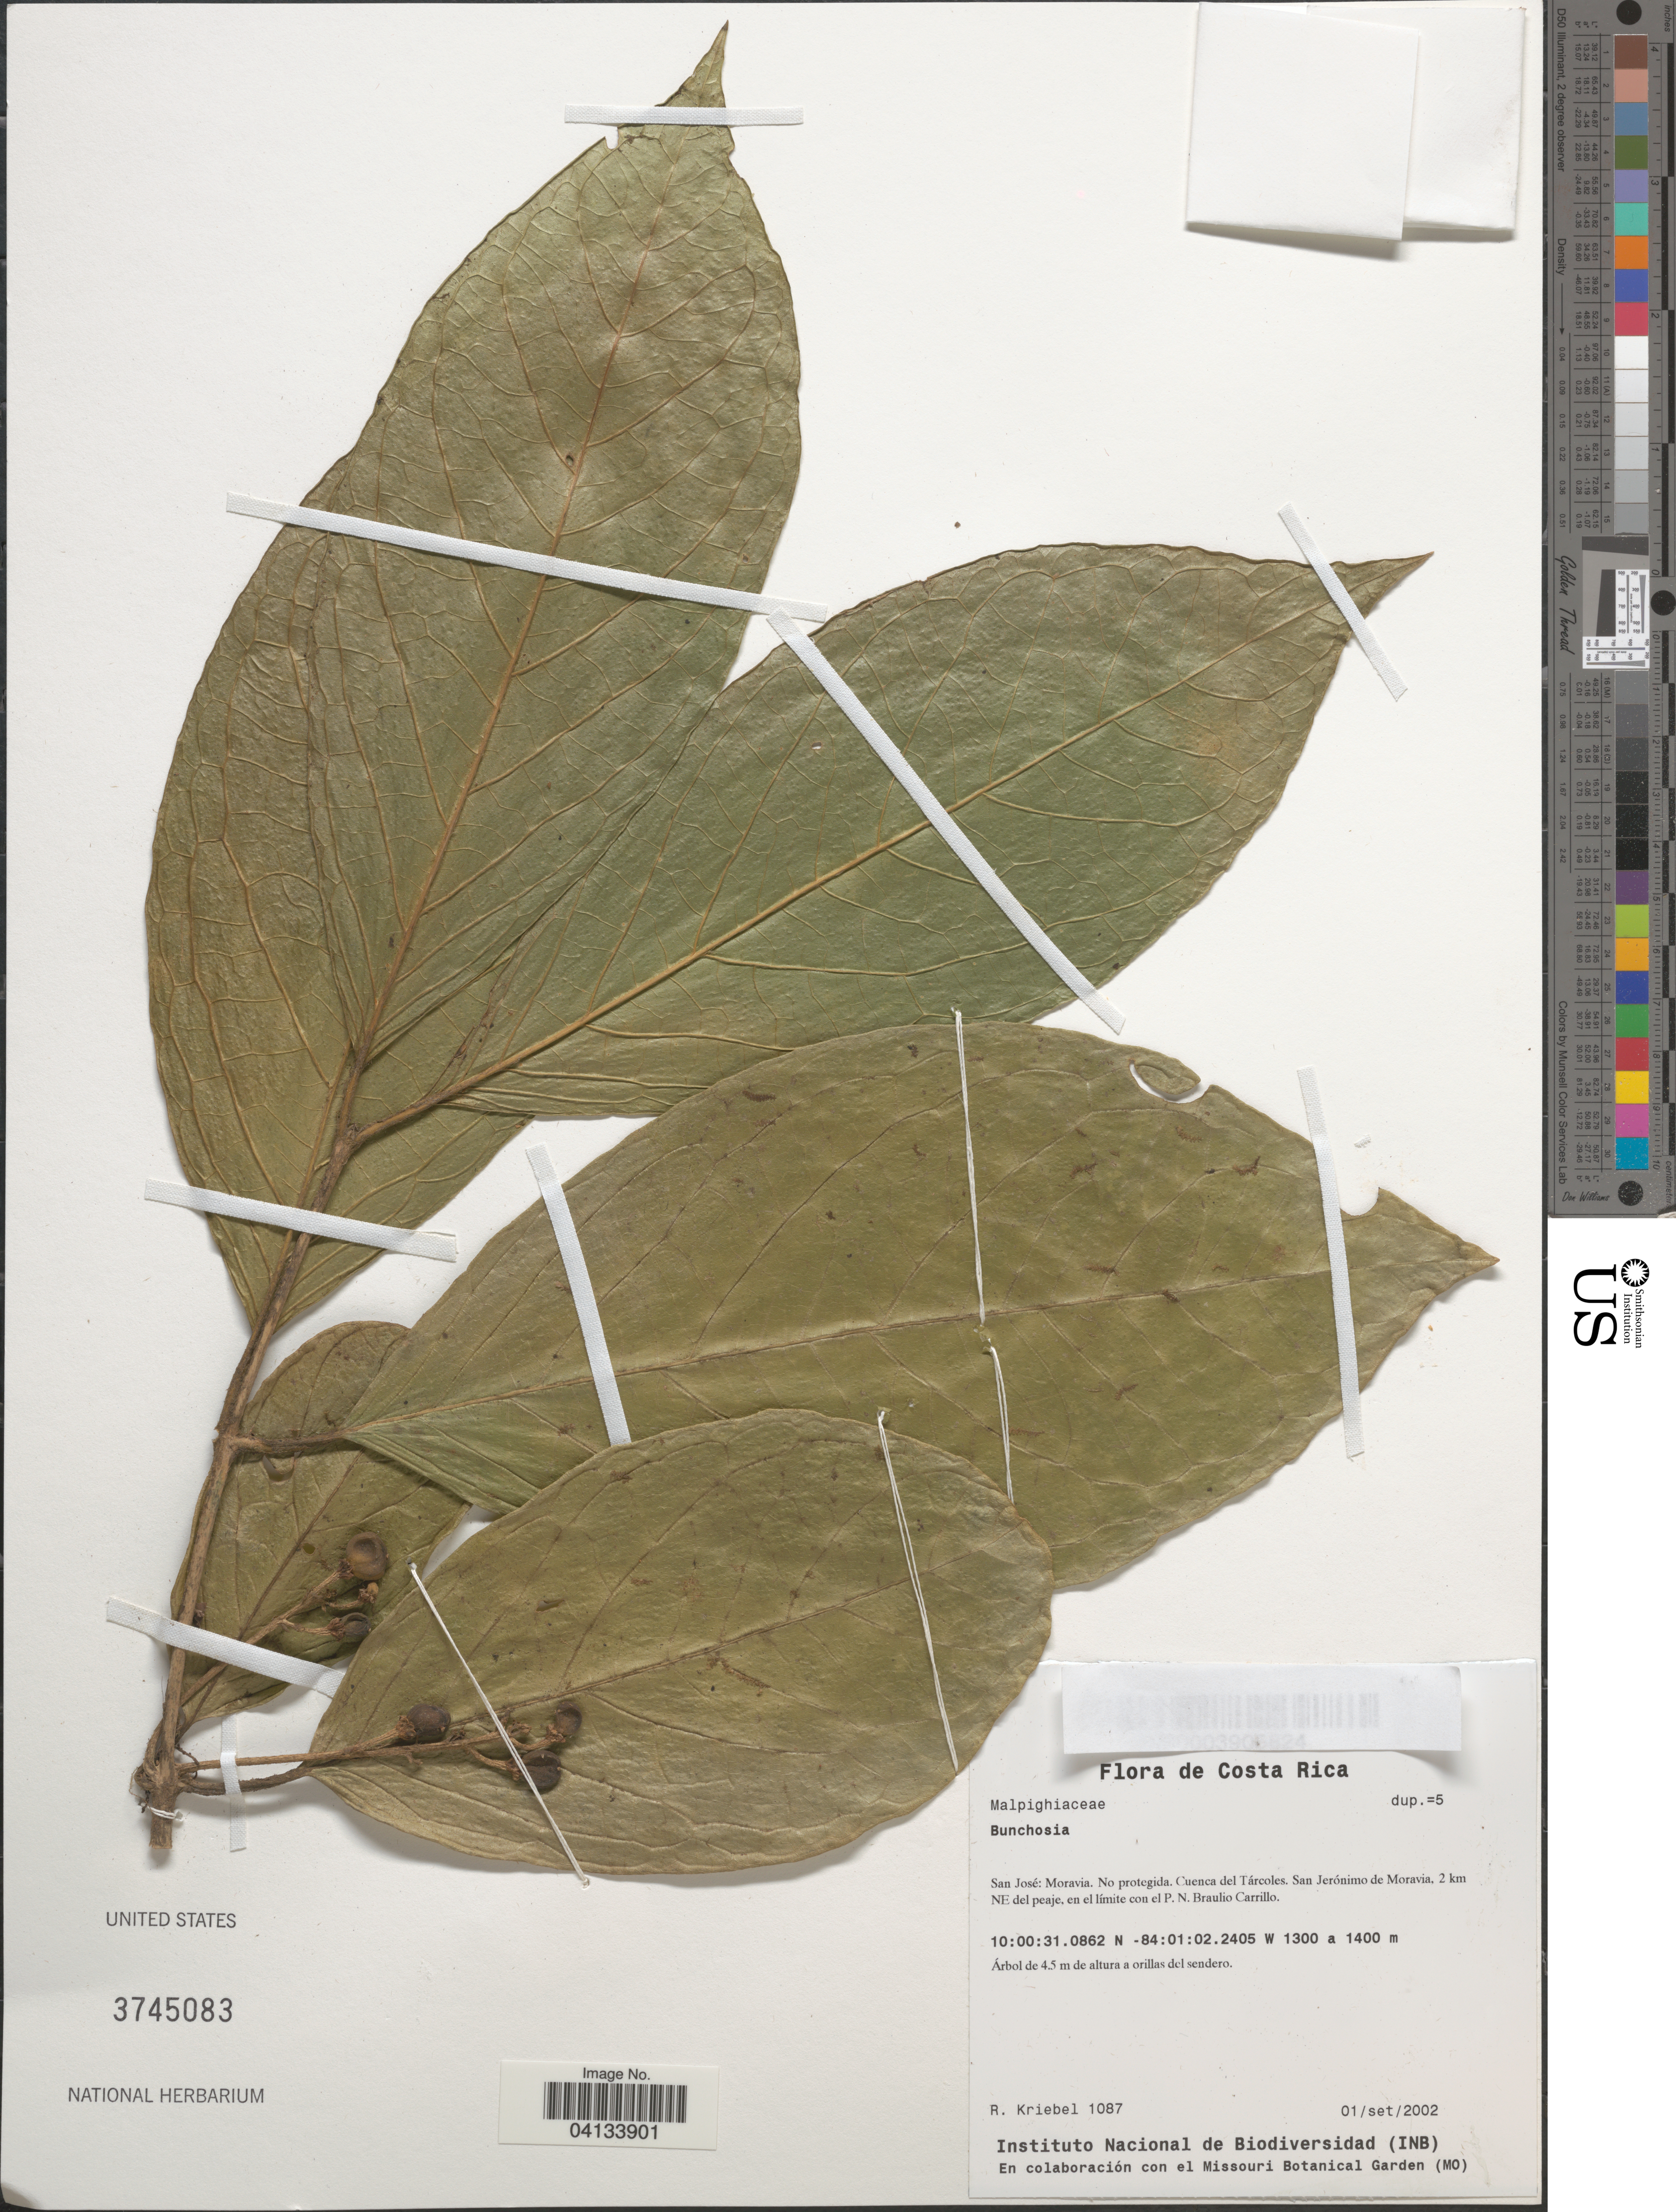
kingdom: Plantae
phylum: Tracheophyta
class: Magnoliopsida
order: Malpighiales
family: Malpighiaceae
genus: Bunchosia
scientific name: Bunchosia sp.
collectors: R. Kriebel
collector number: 1087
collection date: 2002-09-01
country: Costa Rica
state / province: San José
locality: Moravia. No protegida. Cuenca del Tárcoles. San Jerónimo de Moravia, 2 km NE del peaje, en el límite con el P.N. Braulio Carrillo.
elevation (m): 1300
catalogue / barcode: US 3745083